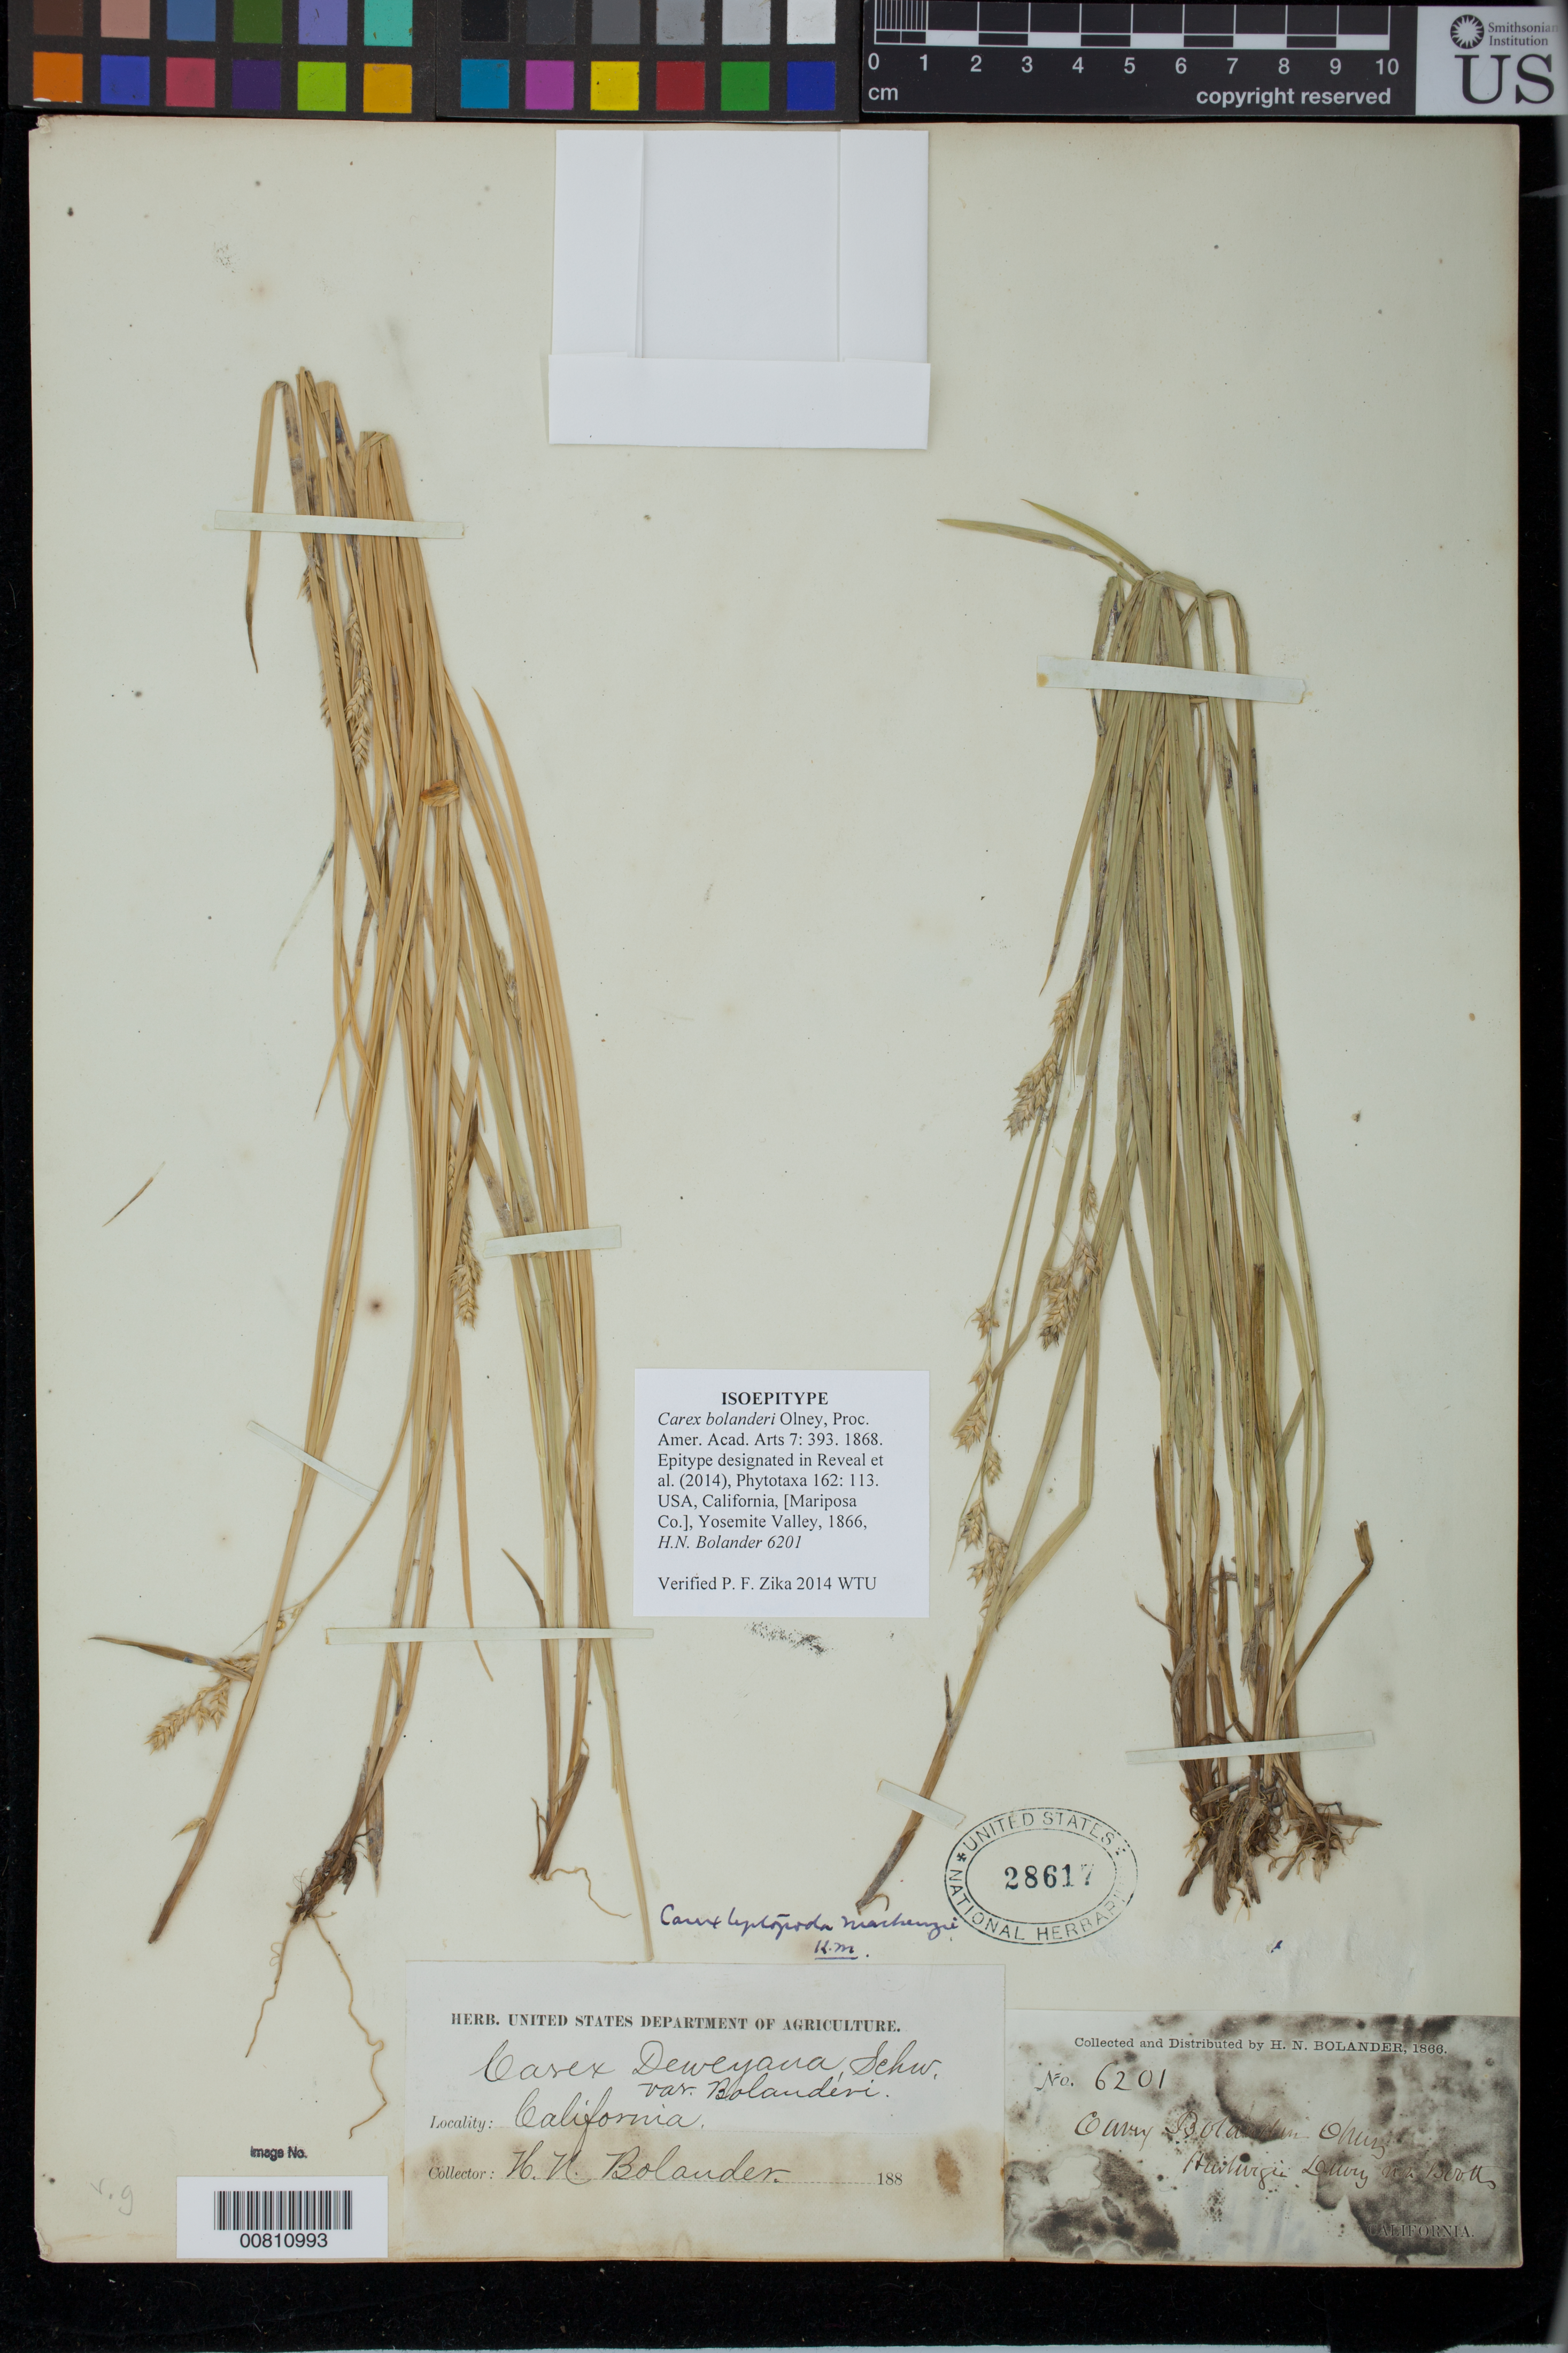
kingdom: Plantae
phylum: Tracheophyta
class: Liliopsida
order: Poales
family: Cyperaceae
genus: Carex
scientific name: Carex bolanderi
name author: Olney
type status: Isoepitype; Isosyntype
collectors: H. Bolander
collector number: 6201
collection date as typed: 1866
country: United States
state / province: California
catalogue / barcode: US 28617